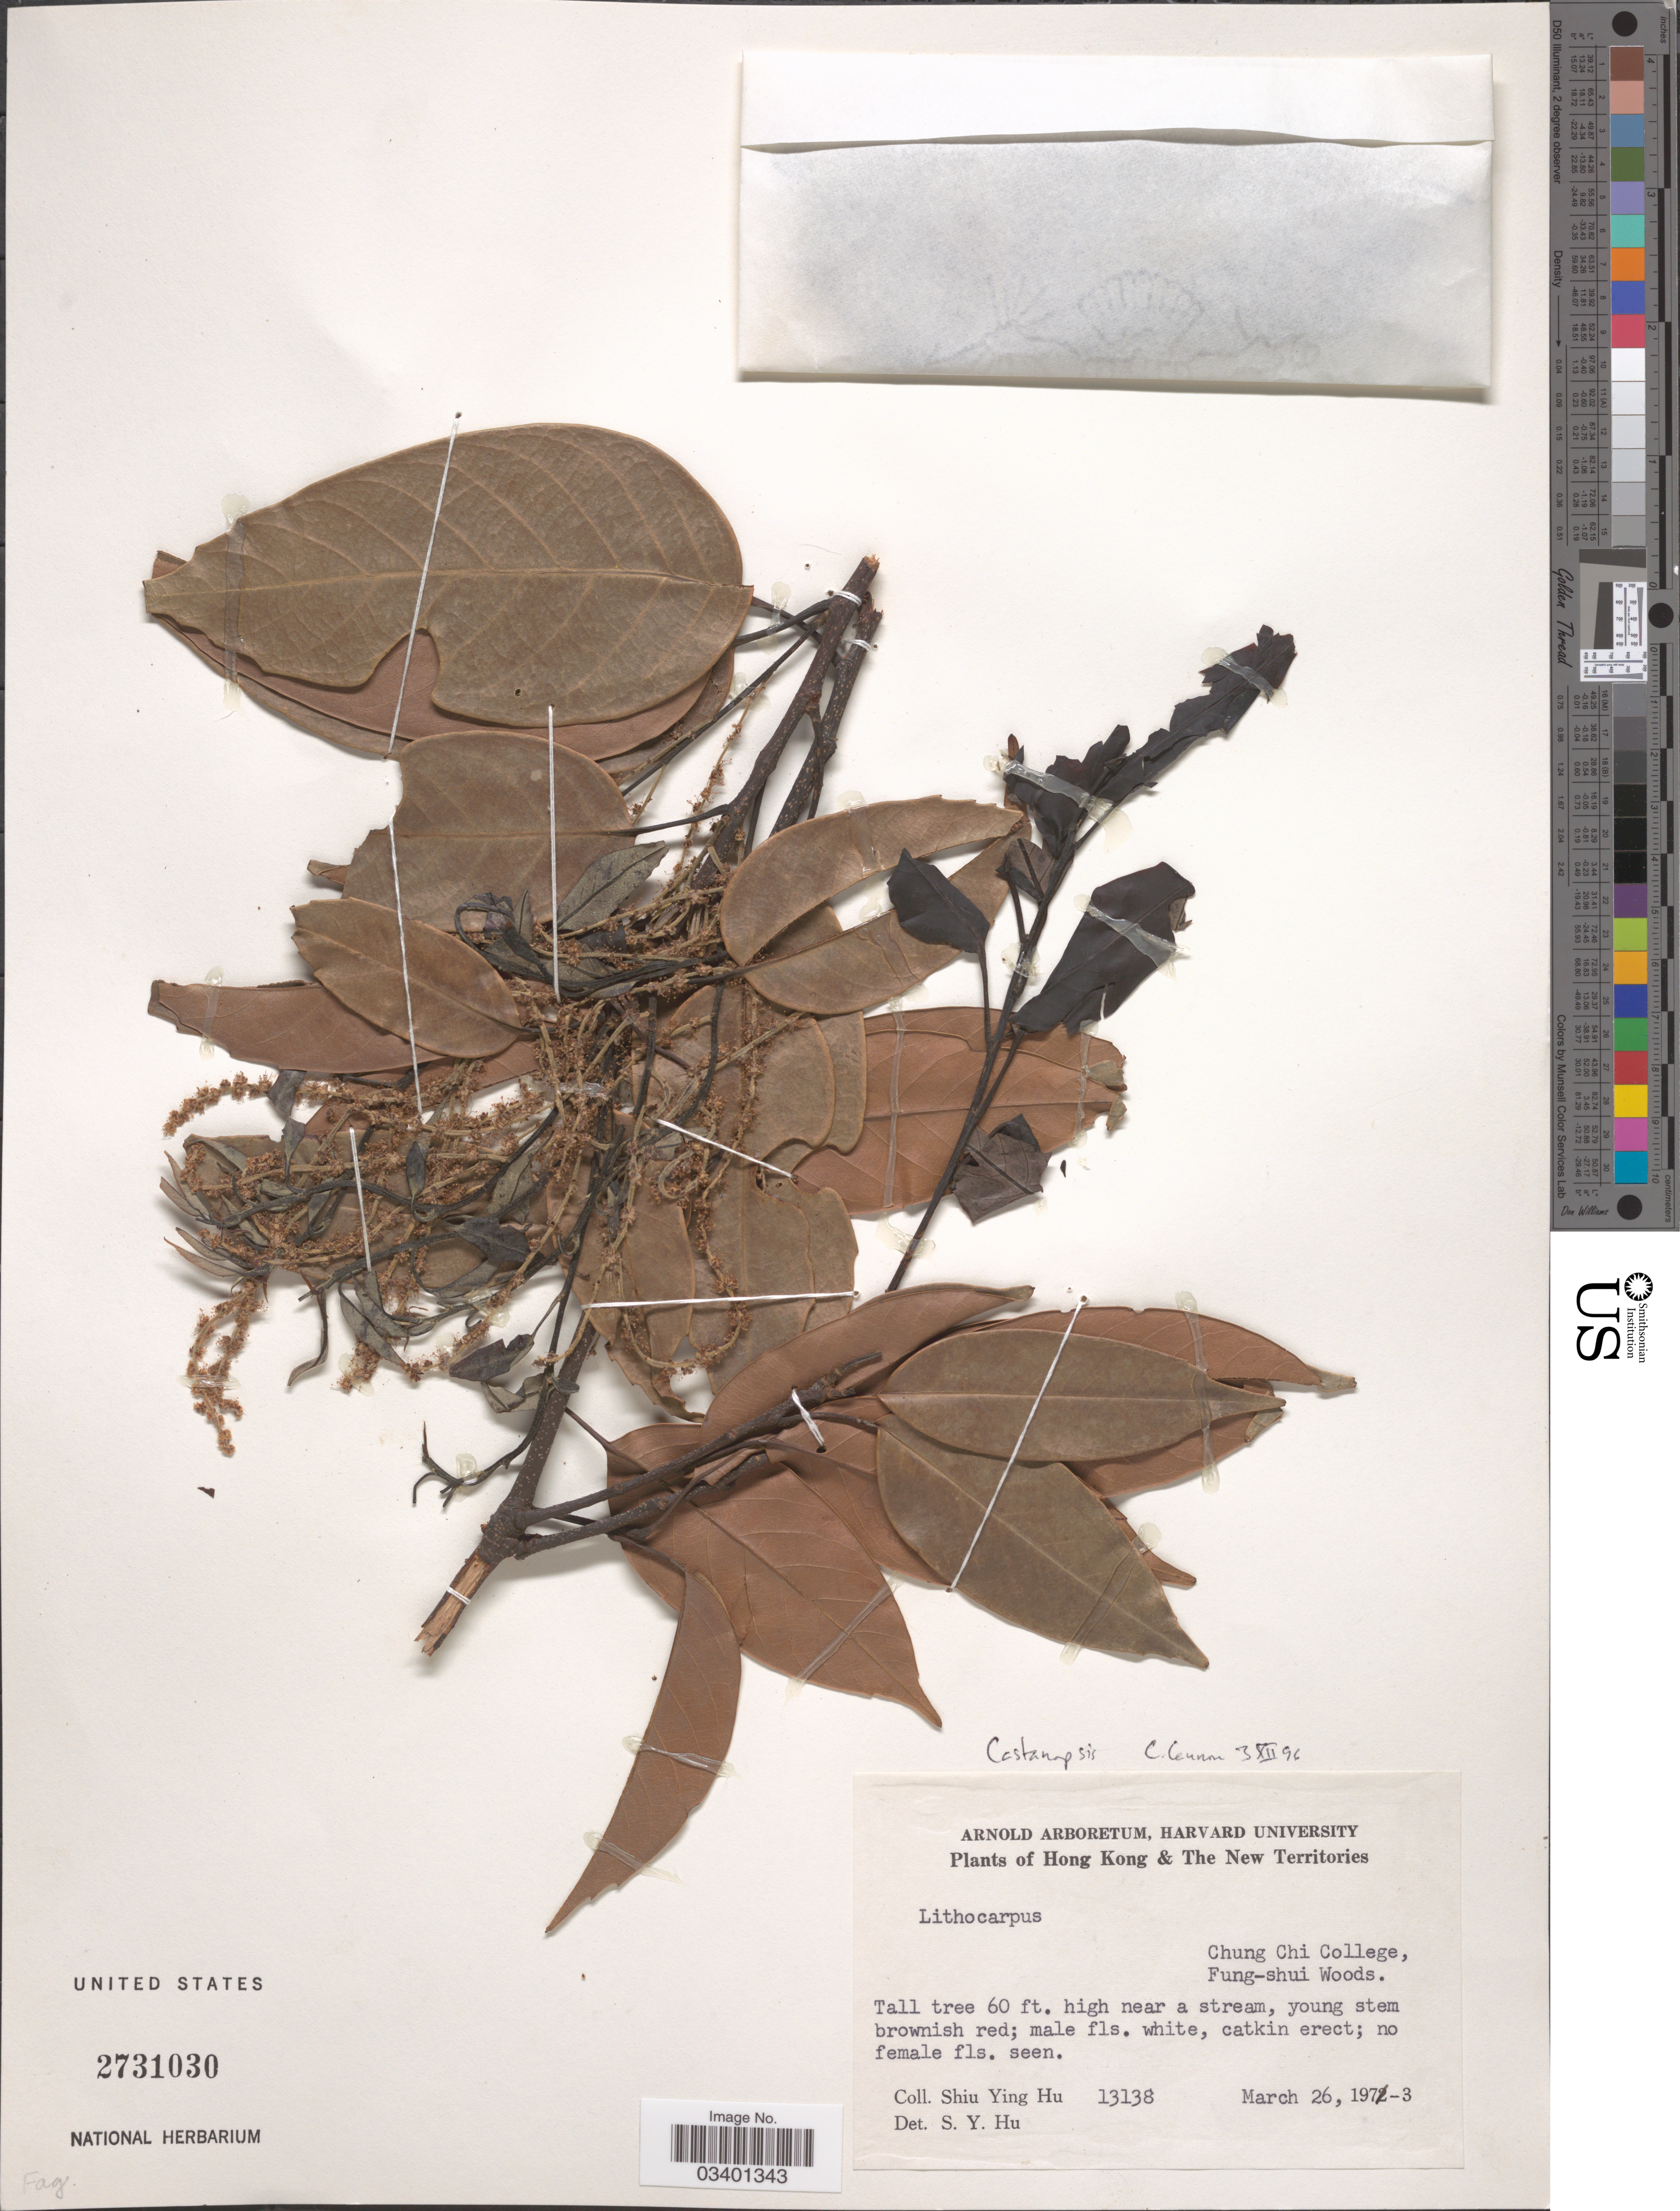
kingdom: Plantae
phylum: Tracheophyta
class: Magnoliopsida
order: Fagales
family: Fagaceae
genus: Castanopsis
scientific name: Castanopsis sp.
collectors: S. Y. Hu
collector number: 13138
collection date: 1973-03-26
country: China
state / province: Hong Kong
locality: The New Territories. Chung Chi College, Fung-shui Woods.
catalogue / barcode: US 2731030